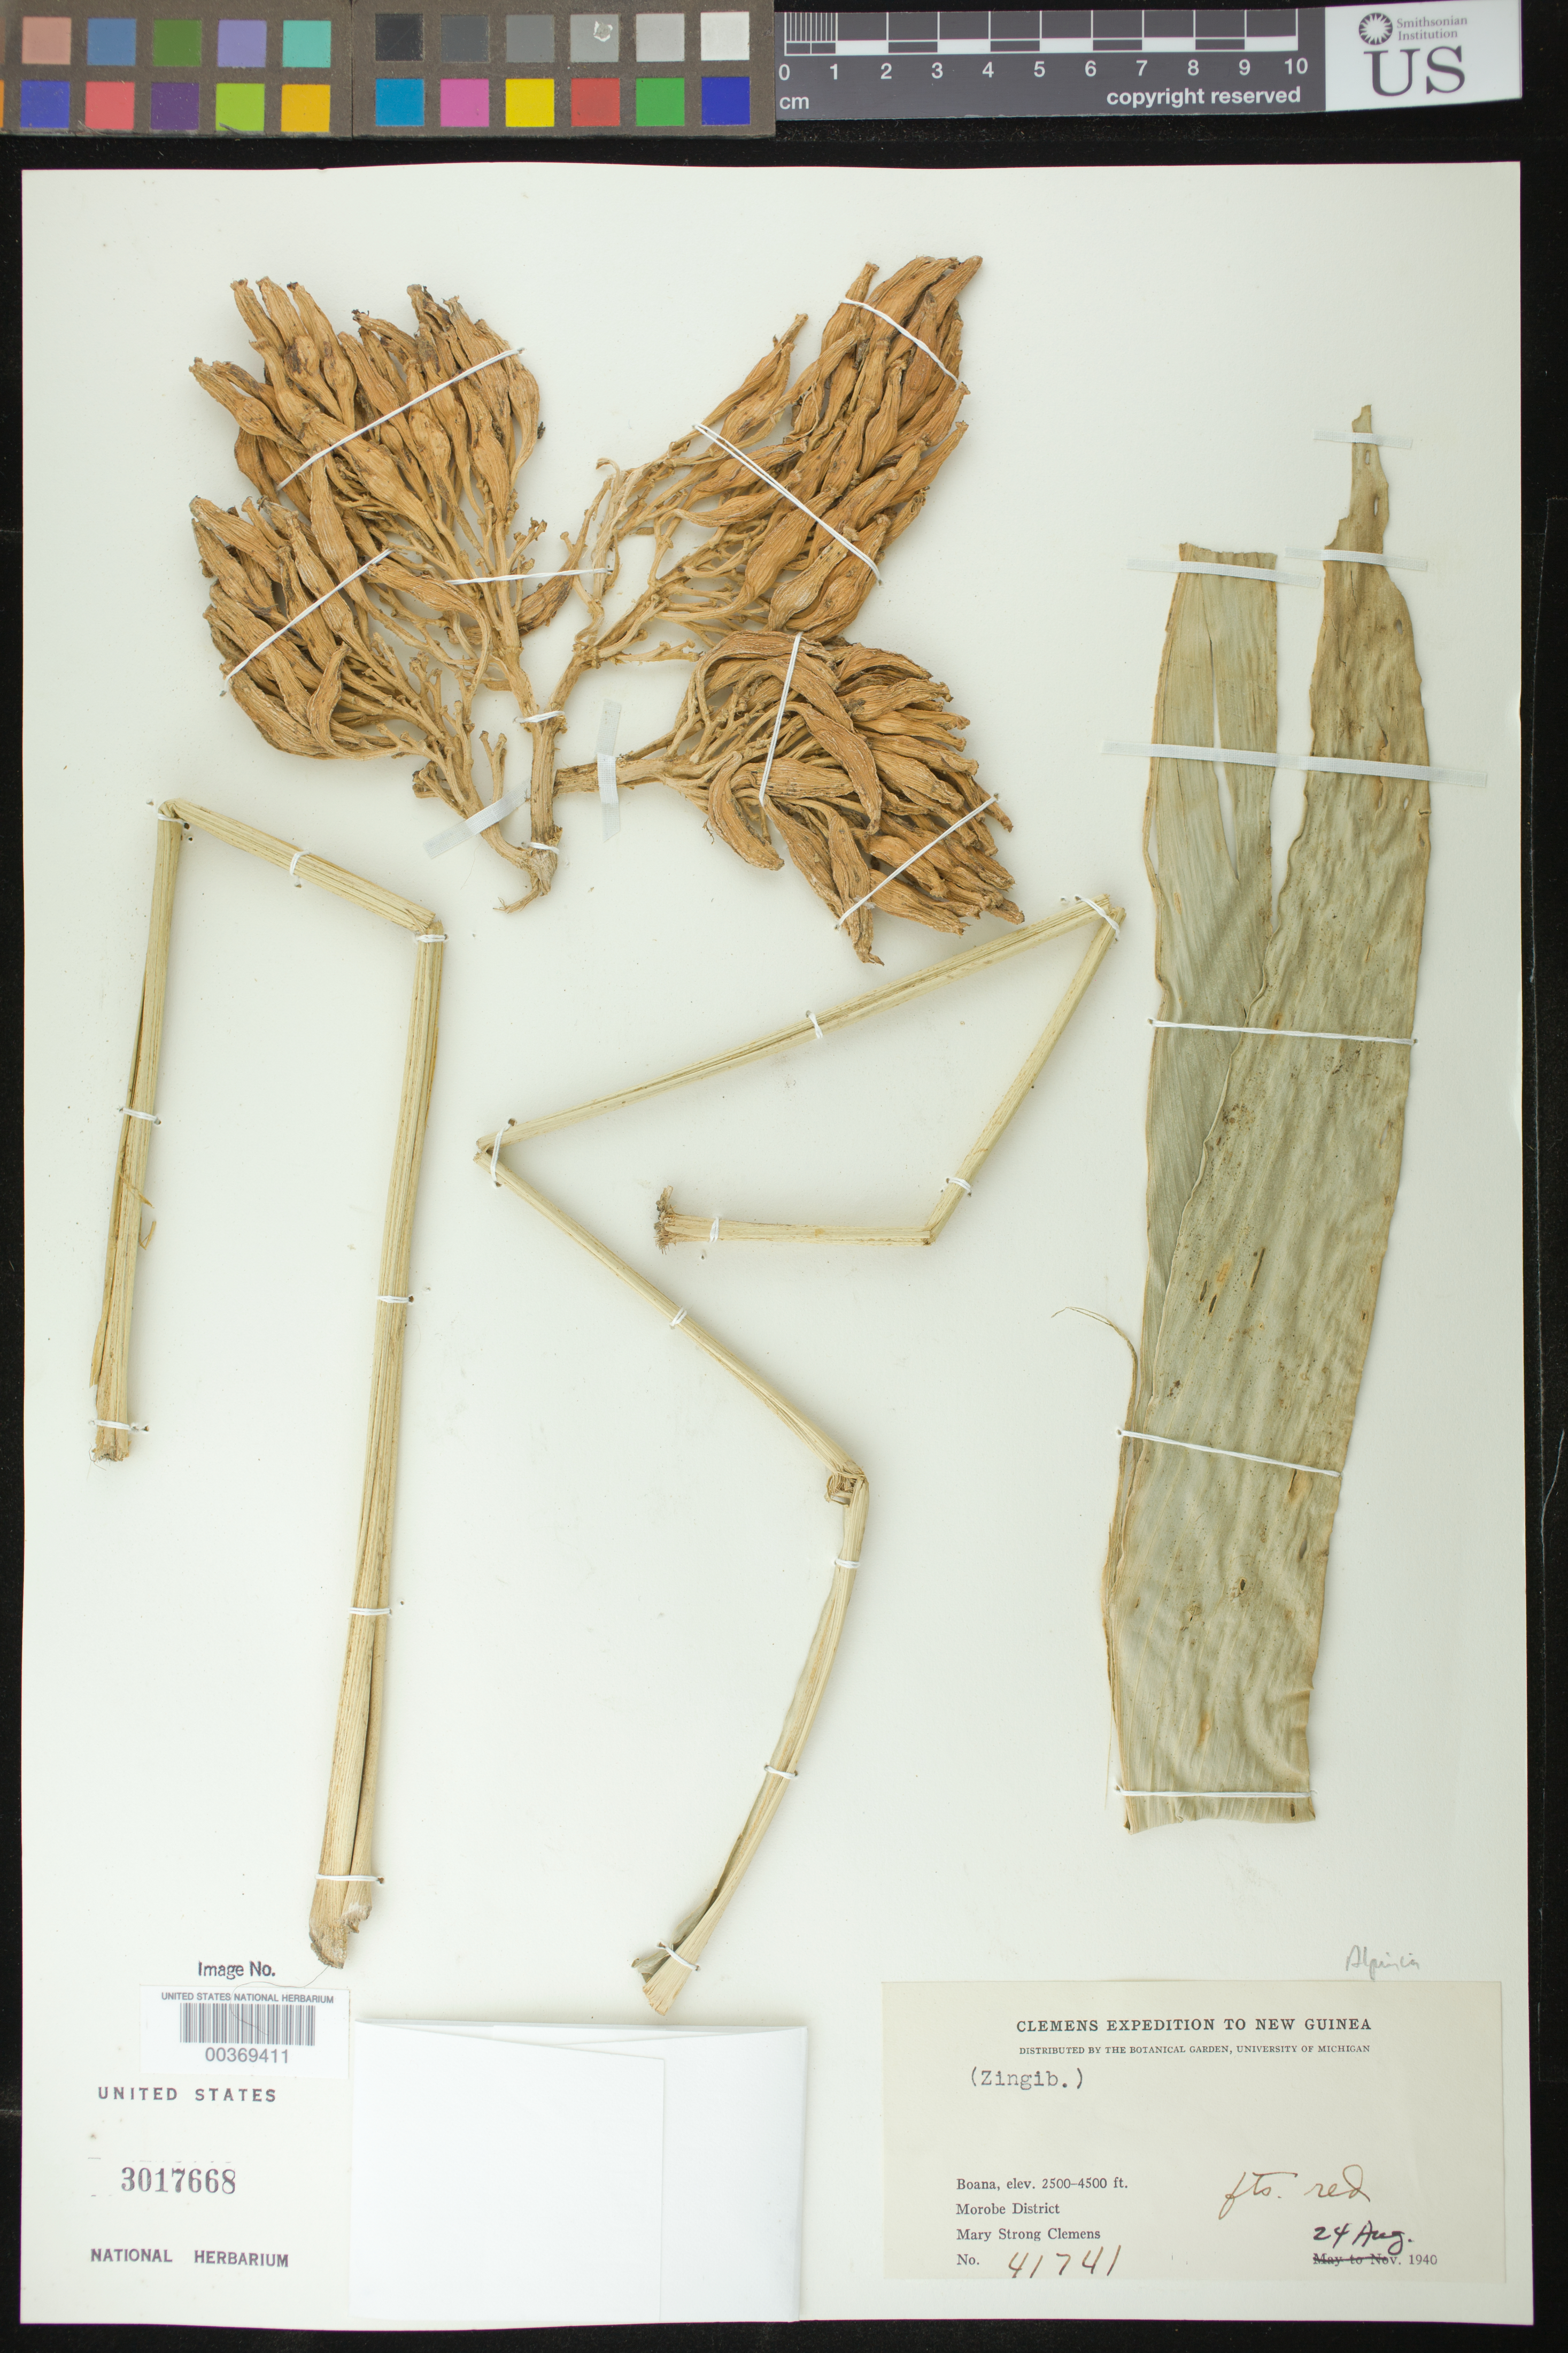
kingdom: Plantae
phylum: Tracheophyta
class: Liliopsida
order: Zingiberales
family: Zingiberaceae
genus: Alpinia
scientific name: Alpinia sp.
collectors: M. S. Clemens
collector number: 41741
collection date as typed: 24 Aug 1940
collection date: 1940-08-24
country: Papua New Guinea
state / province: Morobe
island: New Guinea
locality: Morobe dist, boana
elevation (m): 762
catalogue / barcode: US 3017668